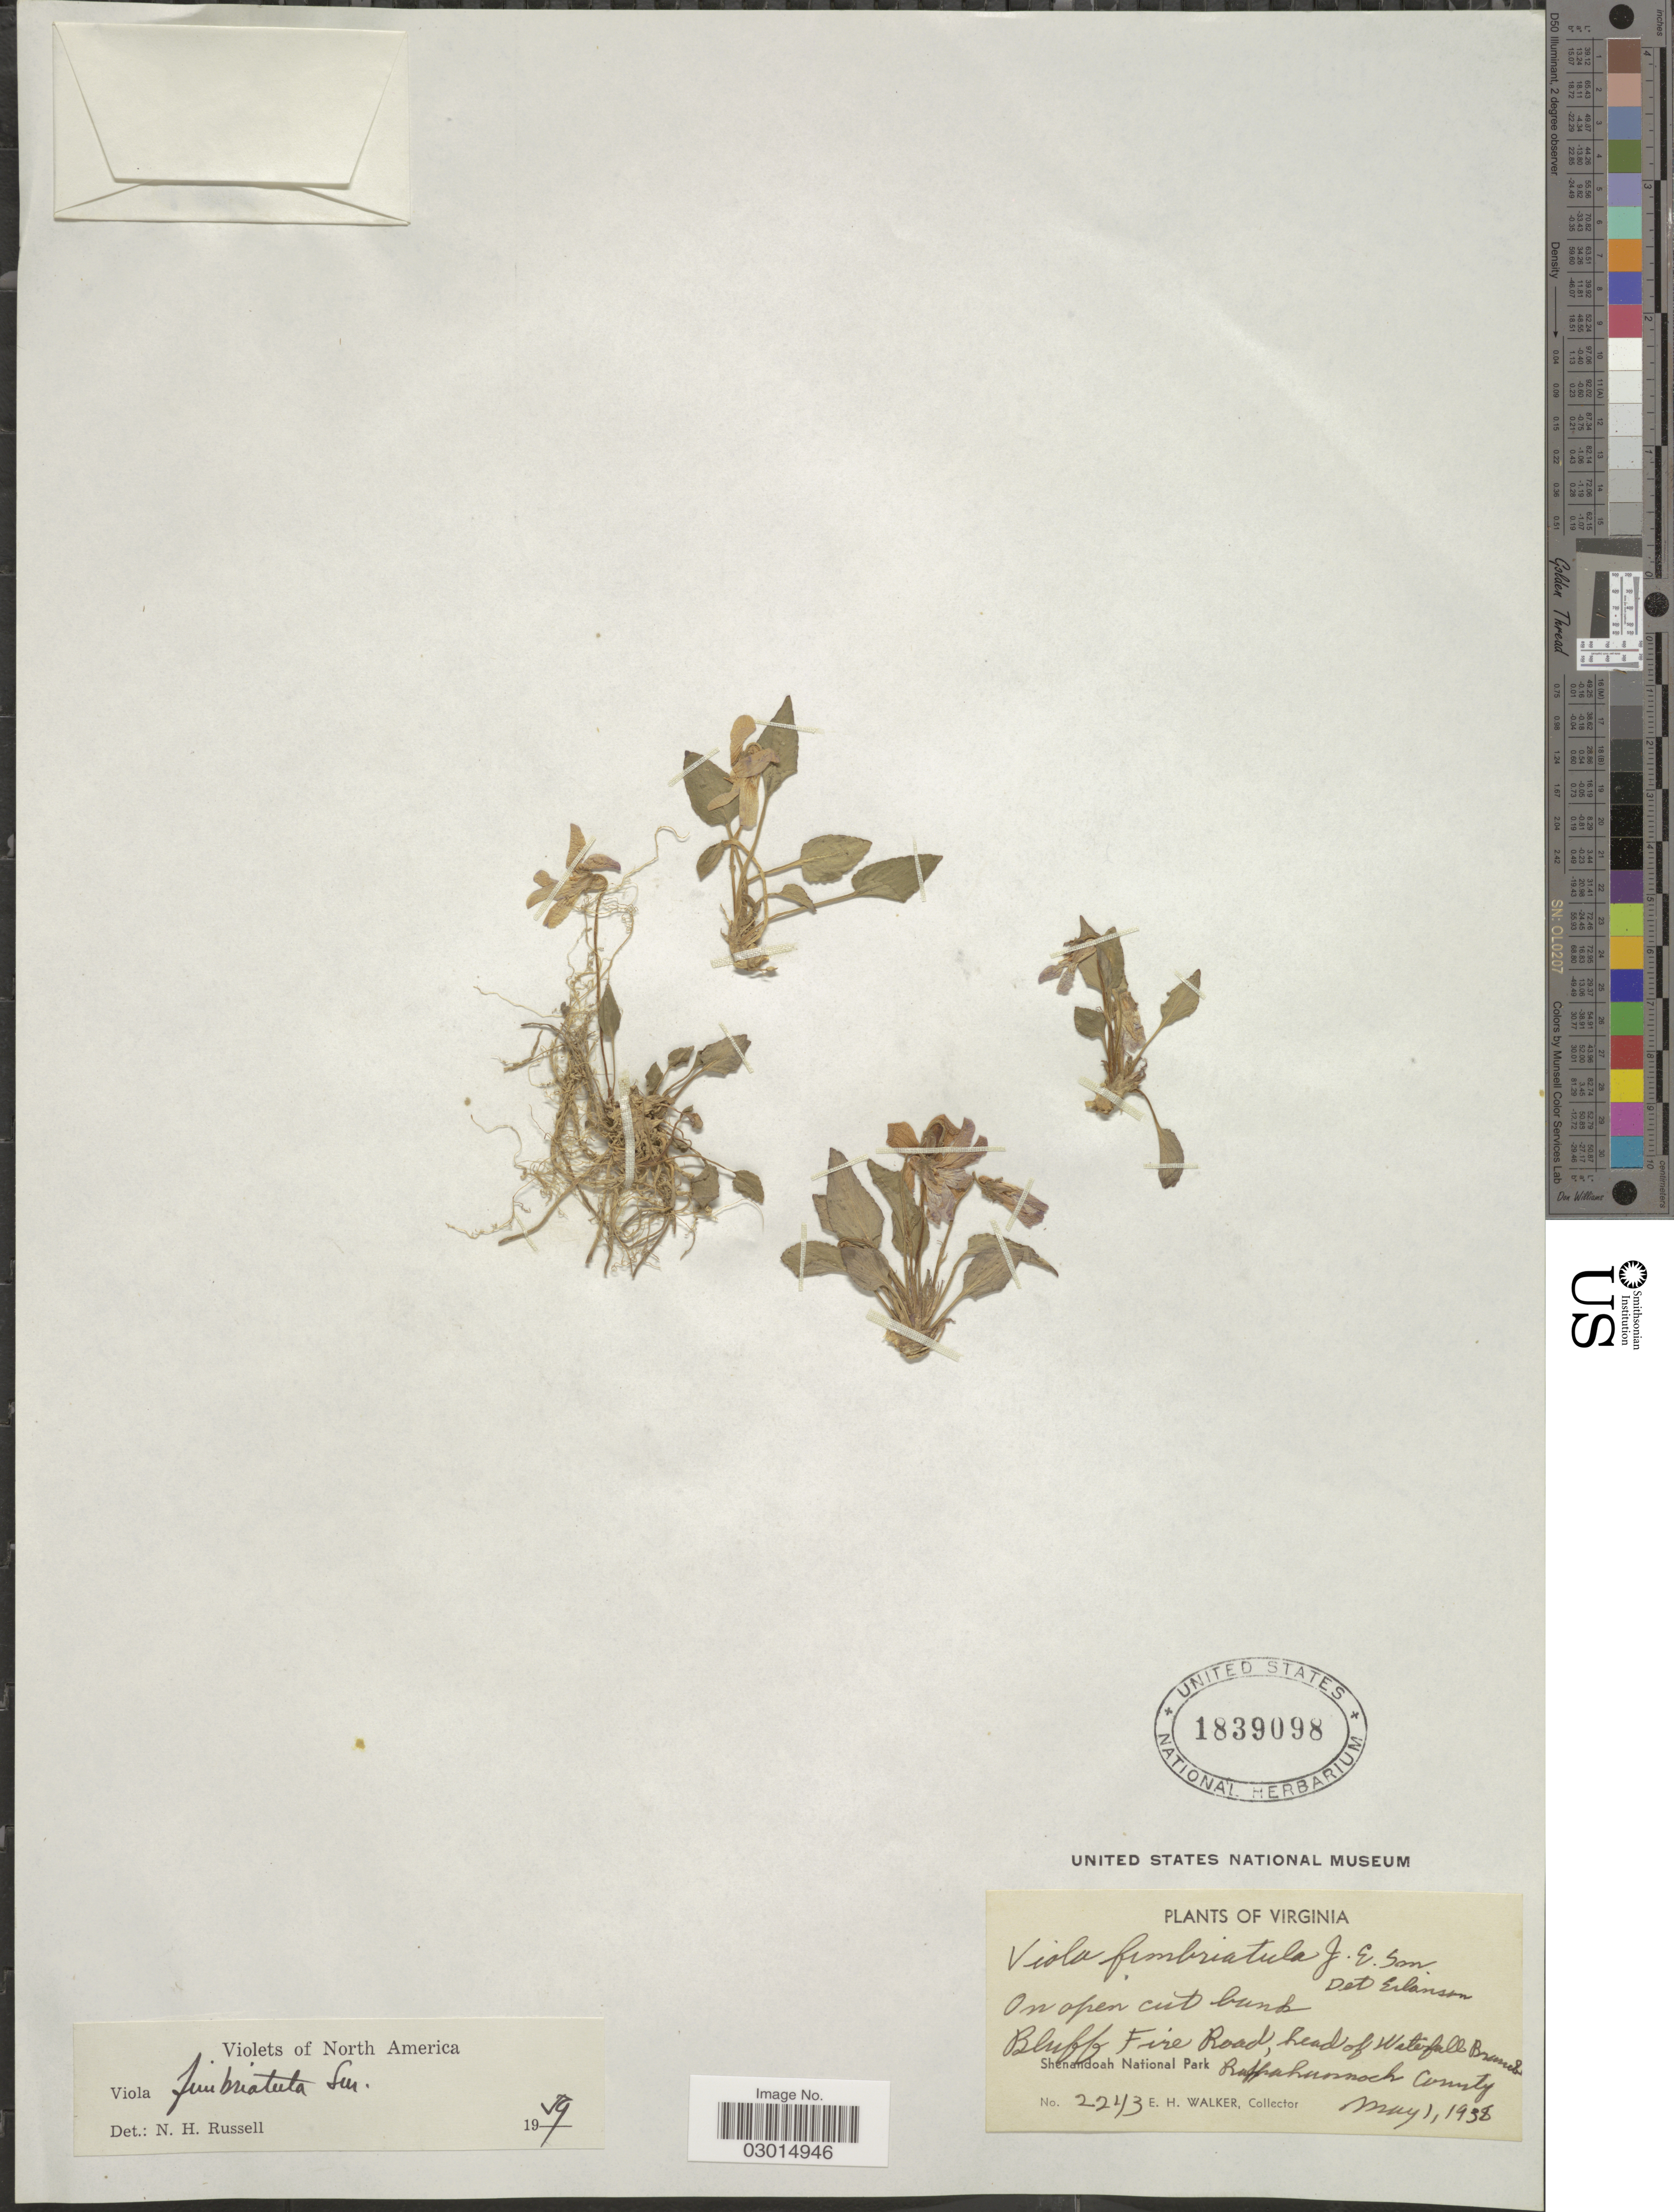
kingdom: Plantae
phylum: Tracheophyta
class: Magnoliopsida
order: Malpighiales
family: Violaceae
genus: Viola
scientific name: Viola fimbriatula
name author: Small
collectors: E. H. Walker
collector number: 2243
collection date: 1938-05-01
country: United States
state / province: Virginia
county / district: Rappahannock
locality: Bluff Fire Road, head of Waterfall Branch, Shenandoah National Park.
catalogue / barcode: US 1839098